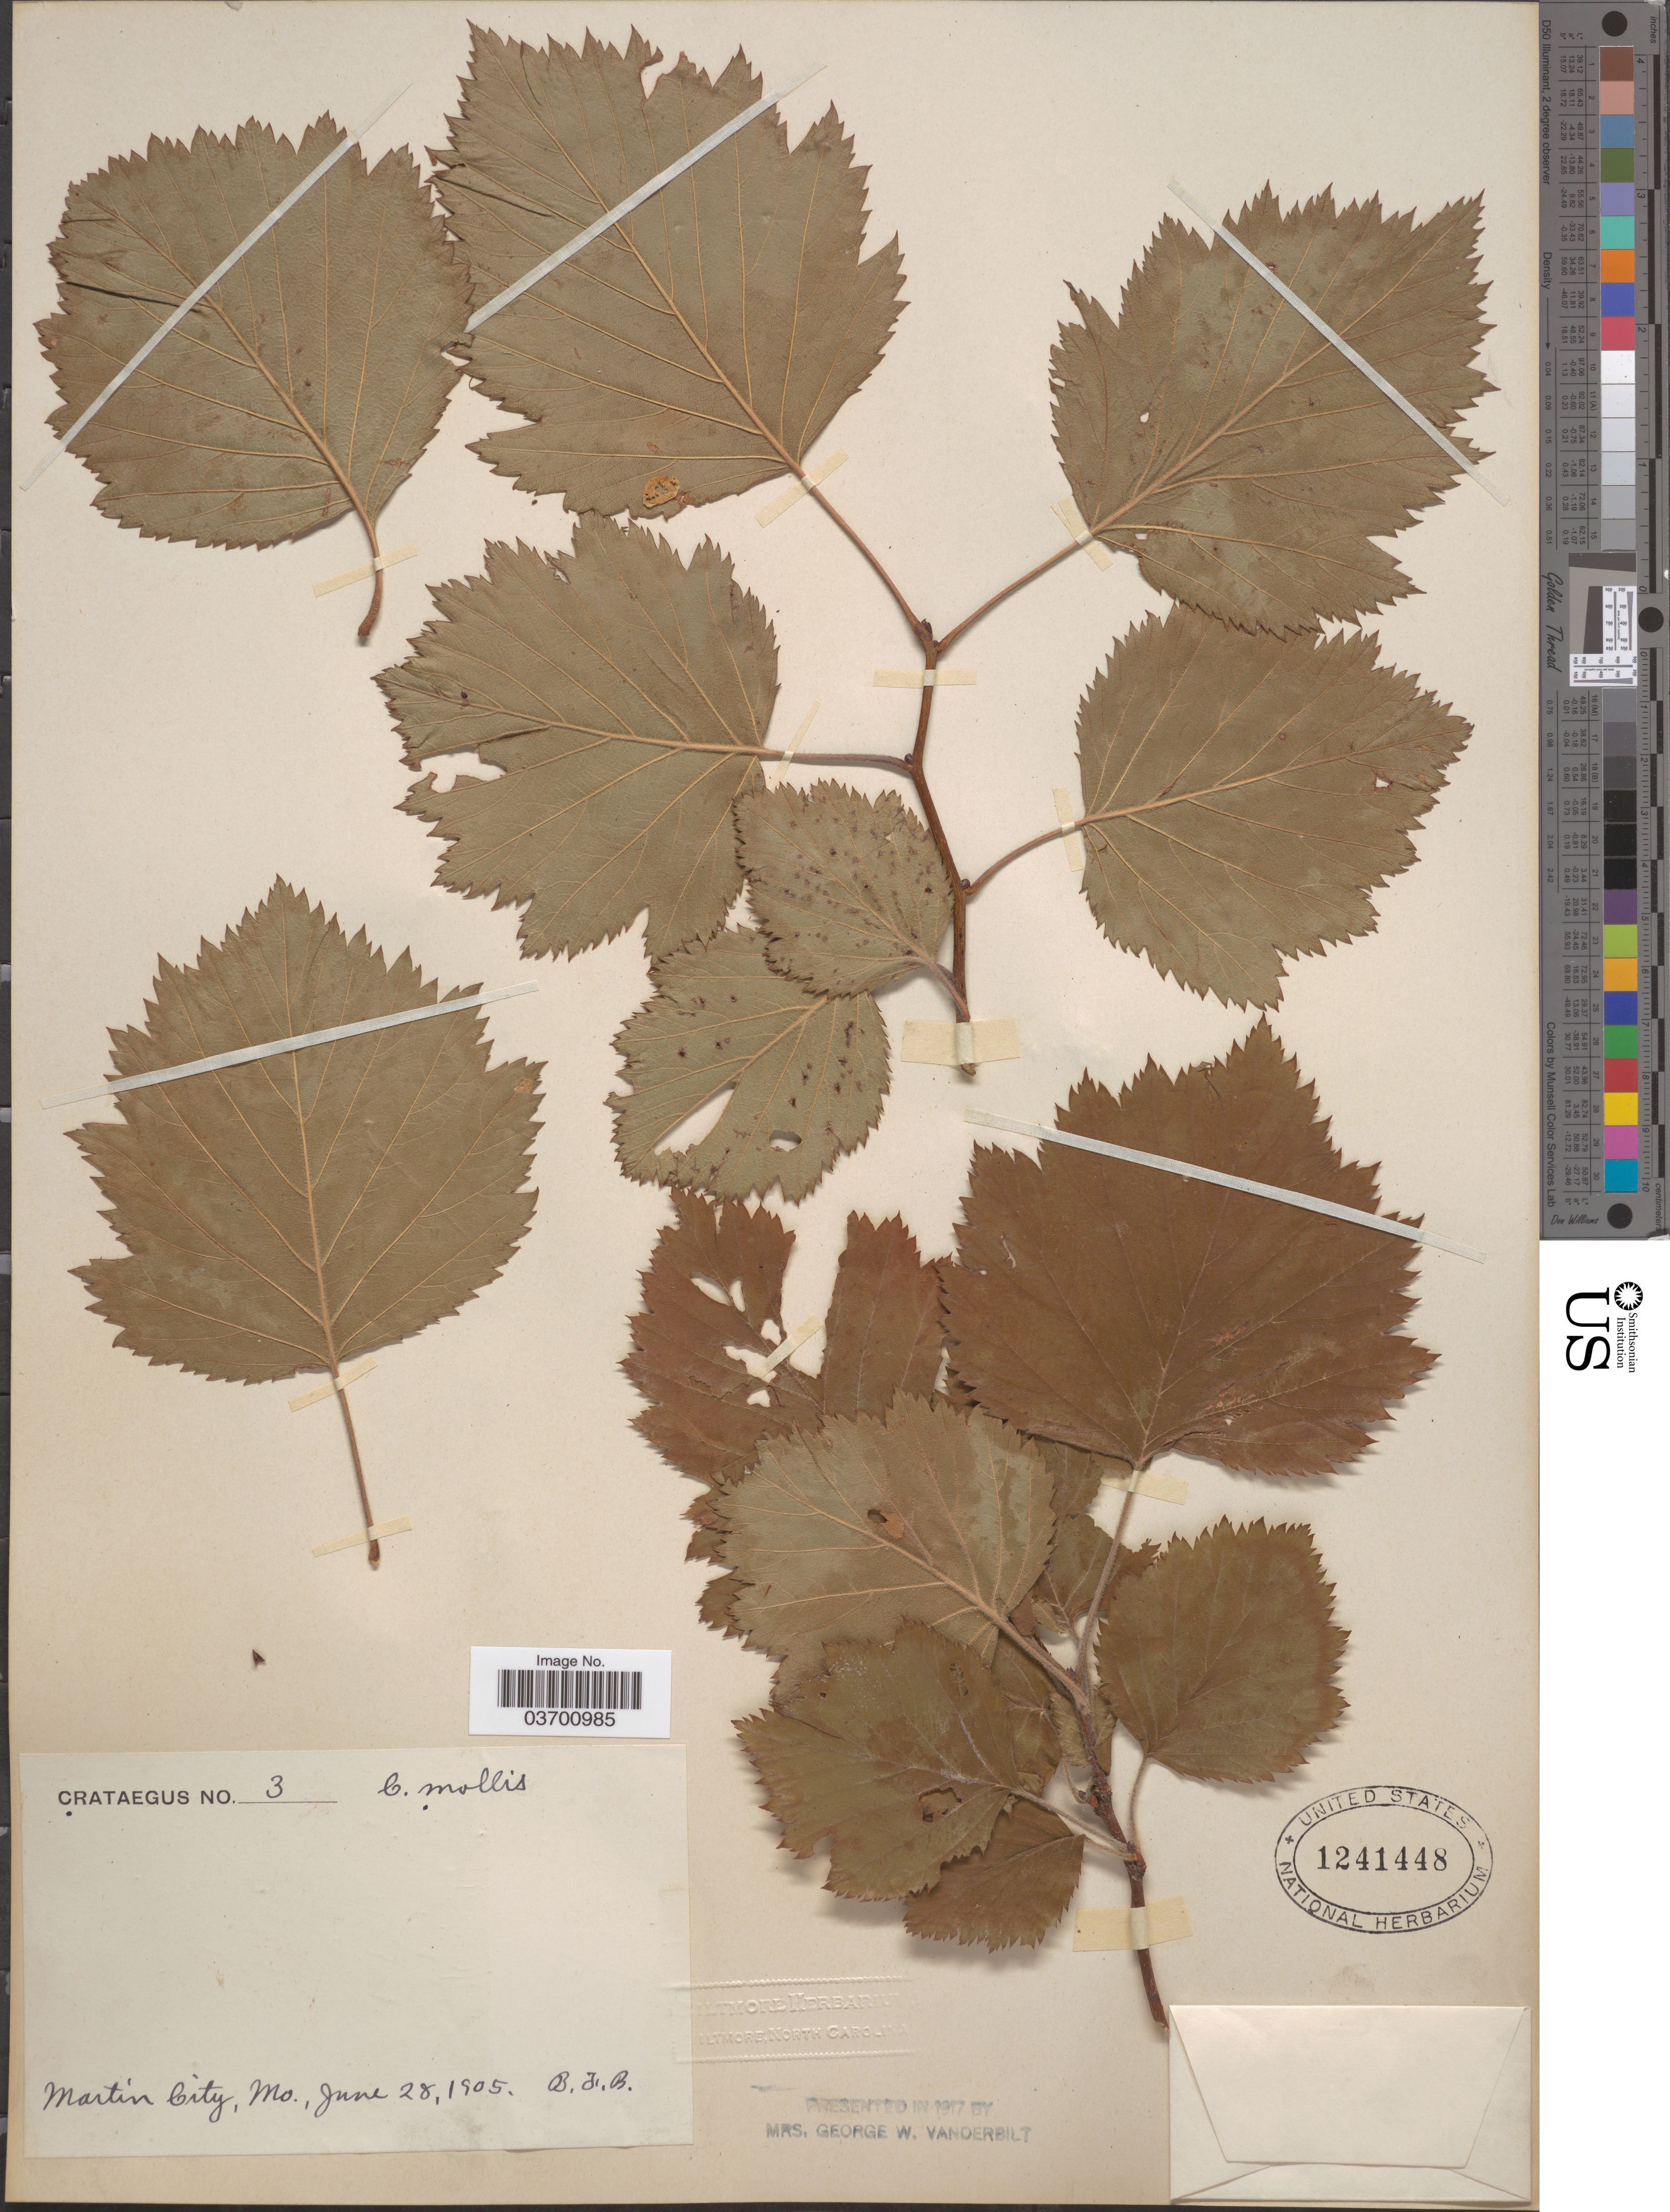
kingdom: Plantae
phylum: Tracheophyta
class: Magnoliopsida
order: Rosales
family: Rosaceae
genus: Crataegus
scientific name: Crataegus mollis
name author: (Torr. & A. Gray) Scheele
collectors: B. F. B.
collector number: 3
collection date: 1905-06-28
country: United States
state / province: Missouri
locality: Martin City.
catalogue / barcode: US 1241448